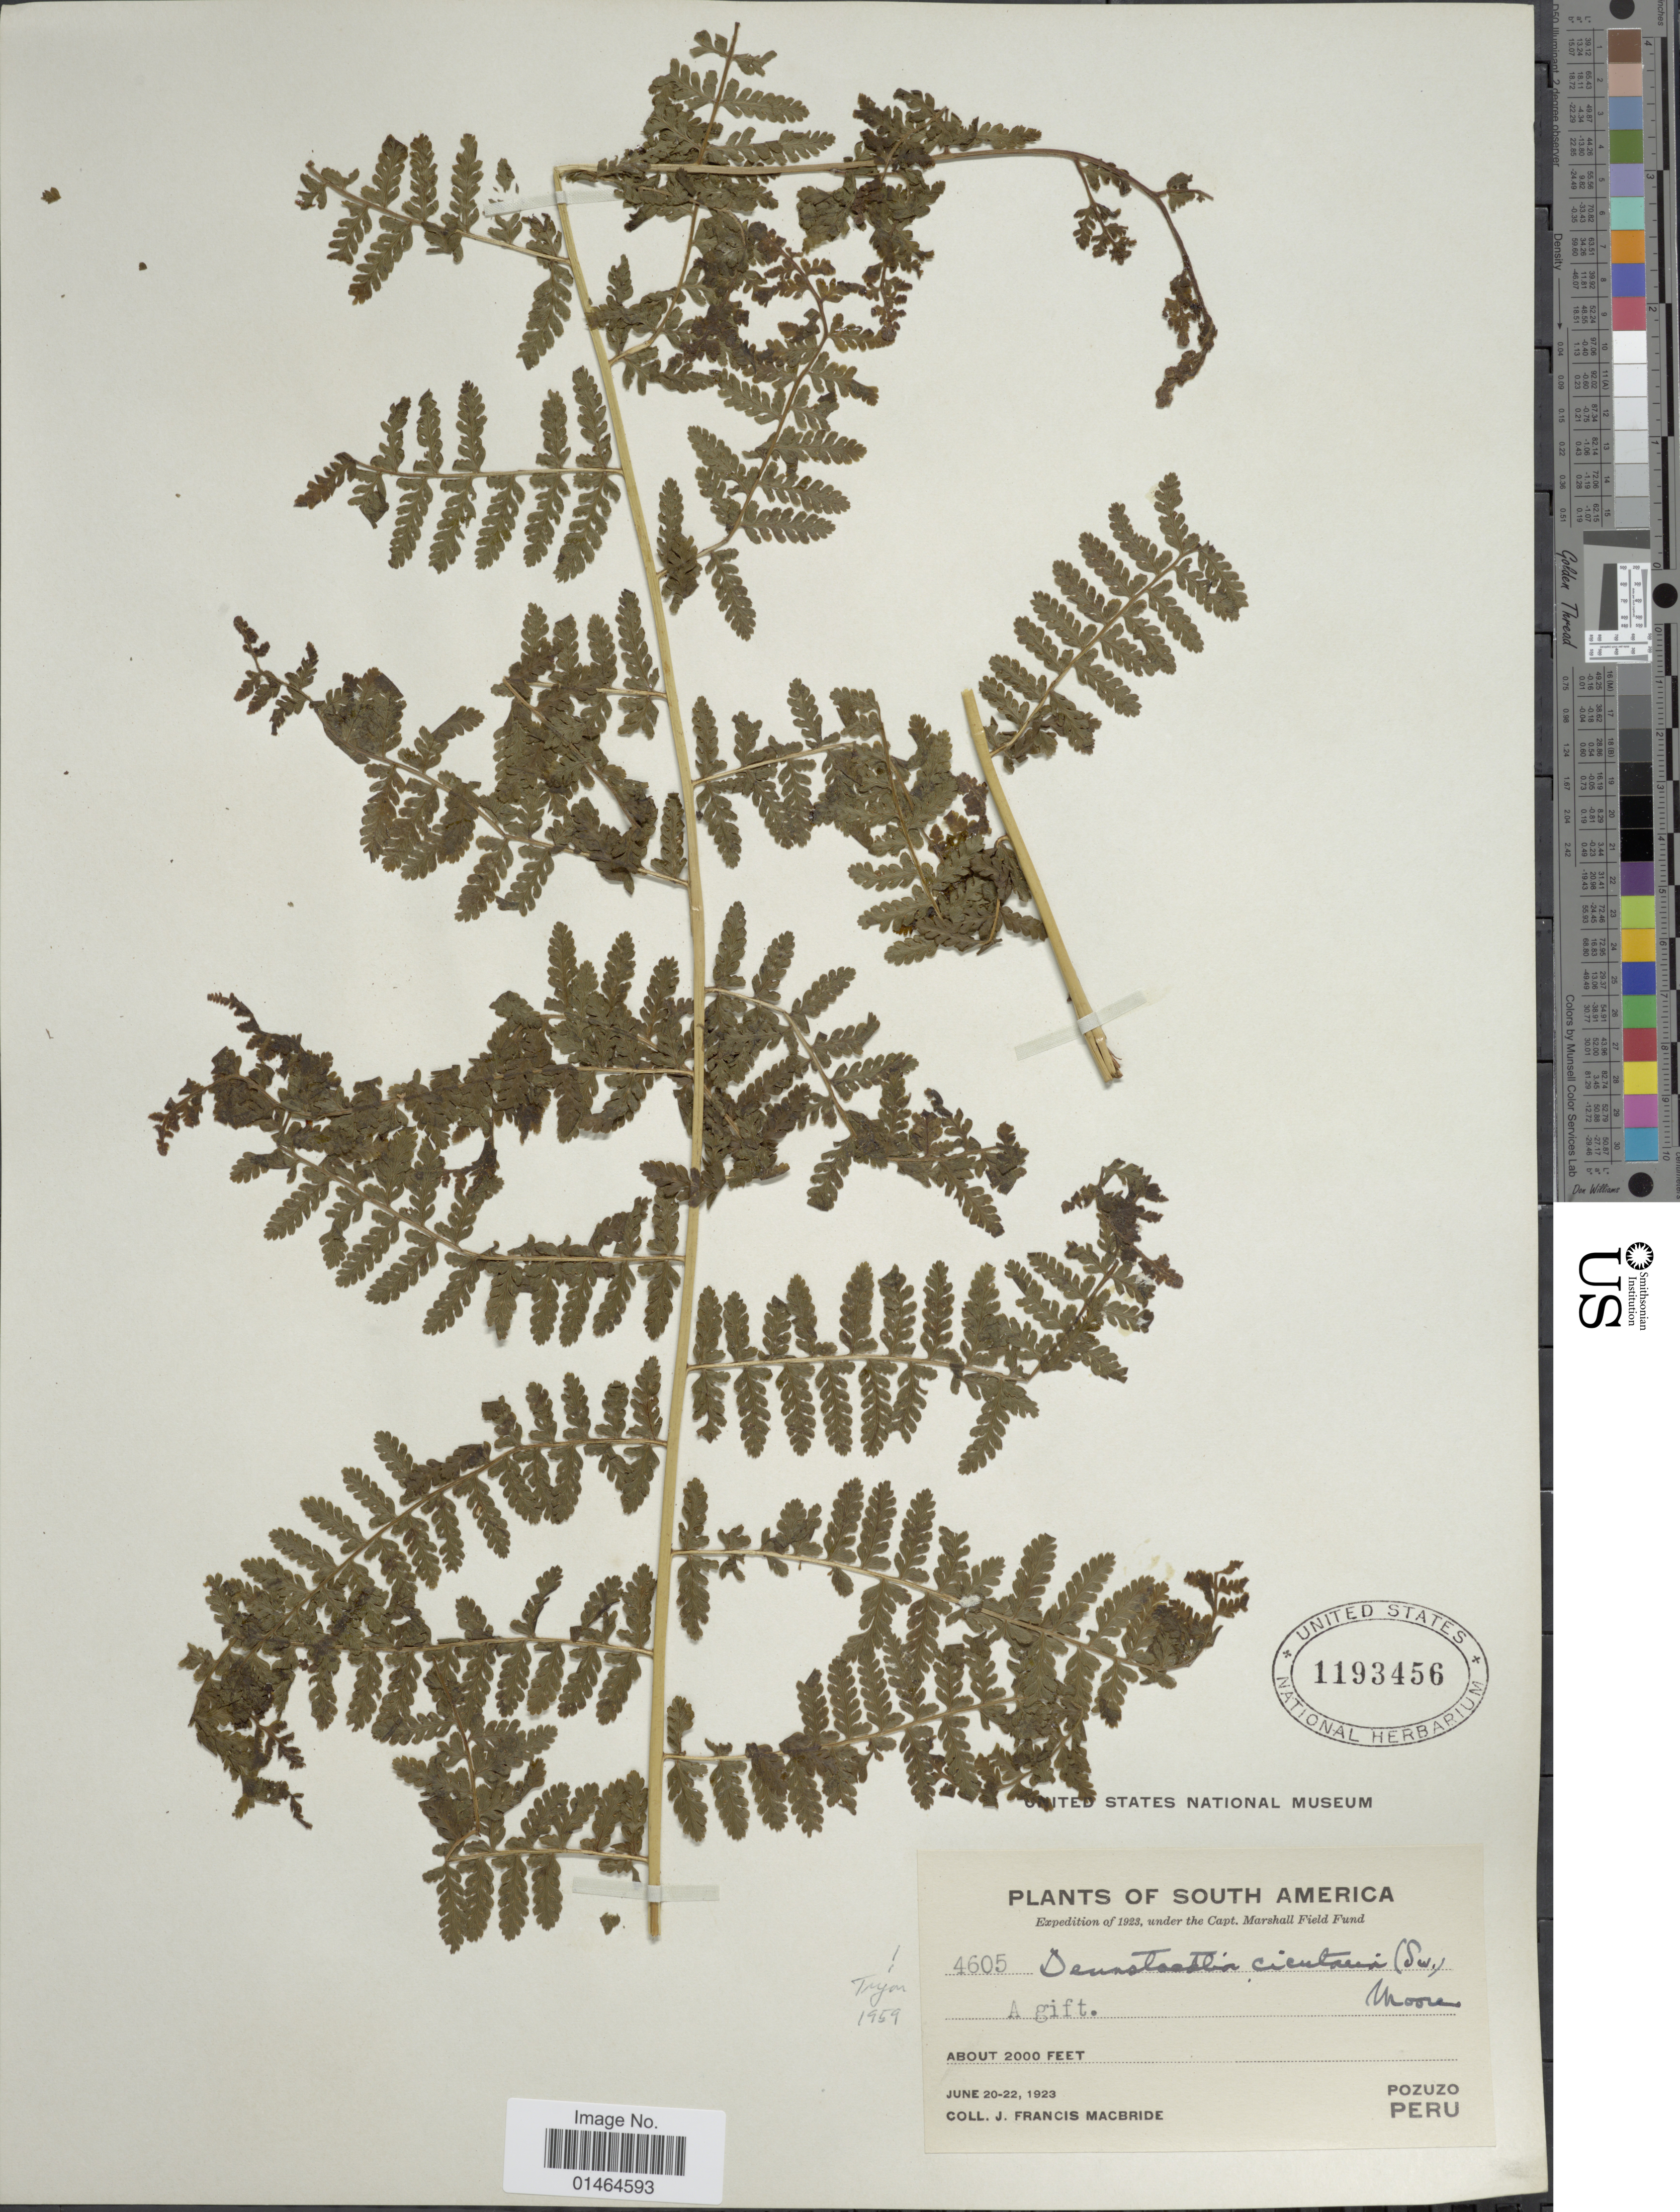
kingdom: Plantae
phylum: Tracheophyta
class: Polypodiopsida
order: Polypodiales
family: Dennstaedtiaceae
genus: Dennstaedtia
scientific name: Dennstaedtia cicutaria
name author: (Sw.) T. Moore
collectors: J. F. Macbride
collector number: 4605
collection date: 1923-06-20/1923-06-22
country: Peru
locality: Pozuzo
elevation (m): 610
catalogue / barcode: US 1193456